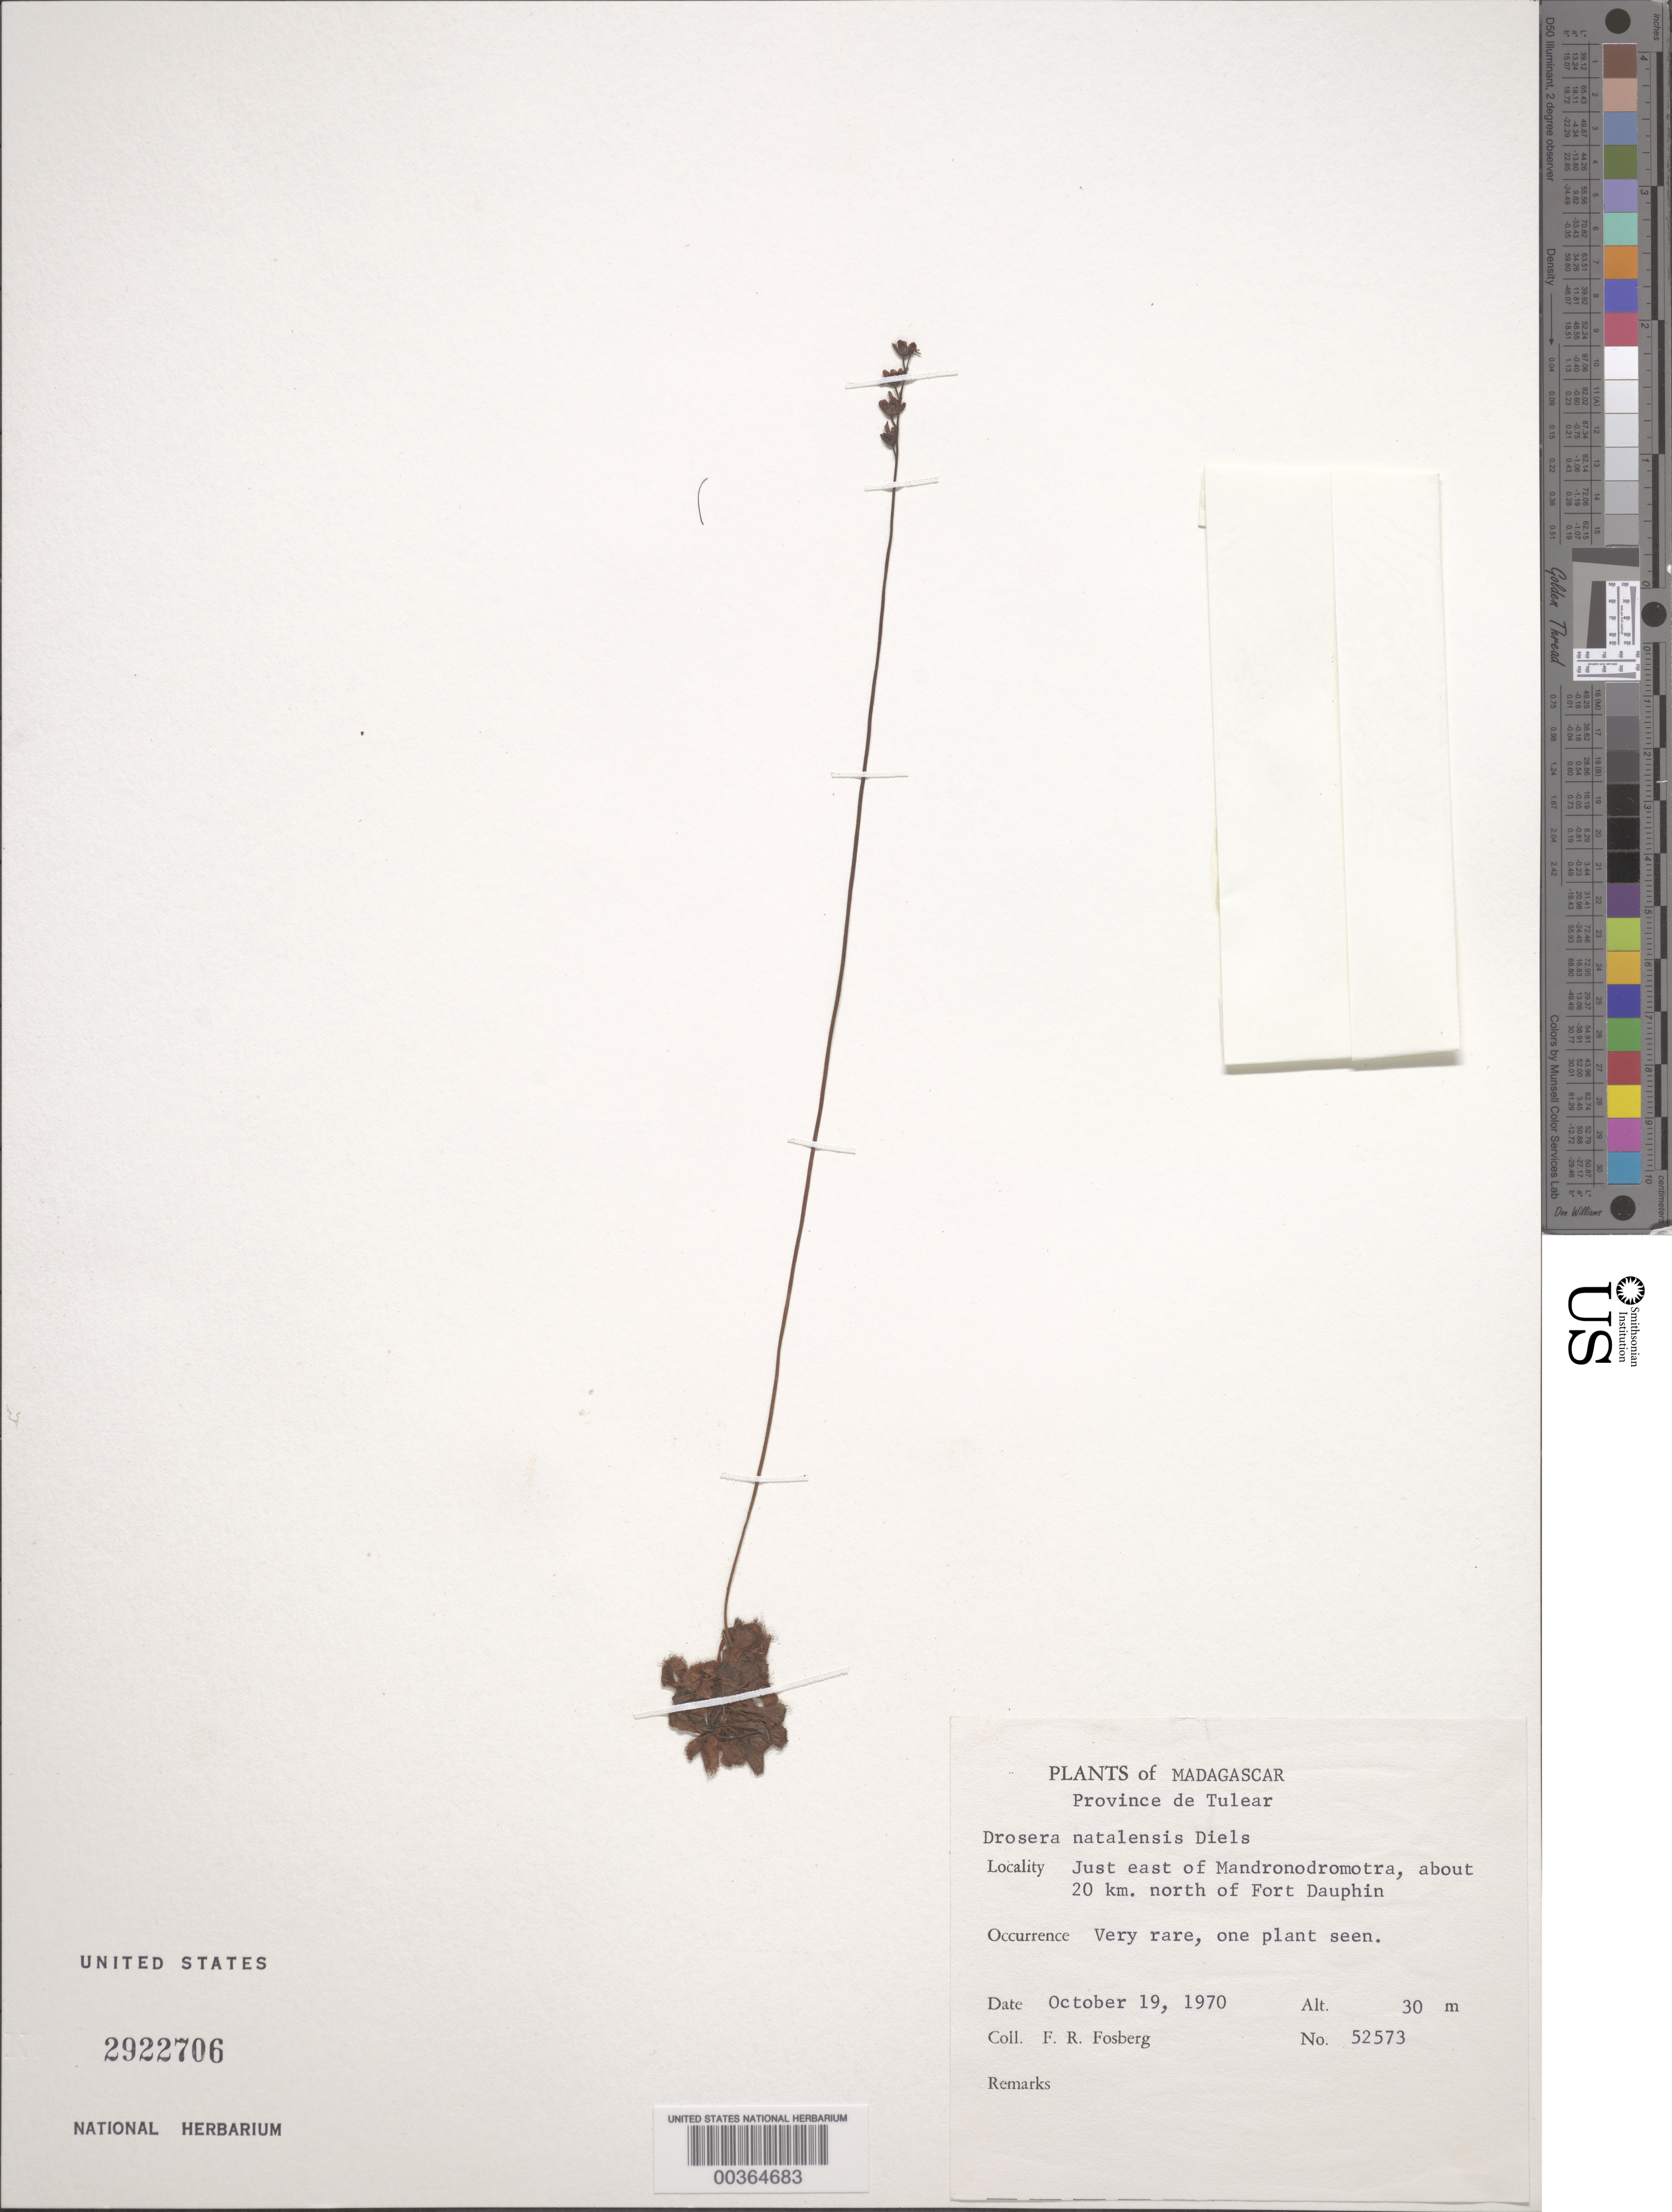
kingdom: Plantae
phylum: Tracheophyta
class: Magnoliopsida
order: Caryophyllales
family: Droseraceae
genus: Drosera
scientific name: Drosera natalensis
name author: Diels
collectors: F. R. Fosberg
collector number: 52573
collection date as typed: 19 Oct 1970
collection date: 1970-10-19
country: Madagascar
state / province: Anosy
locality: E of mandronodromotra, n of ft. dauphin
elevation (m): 30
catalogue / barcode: US 2922706